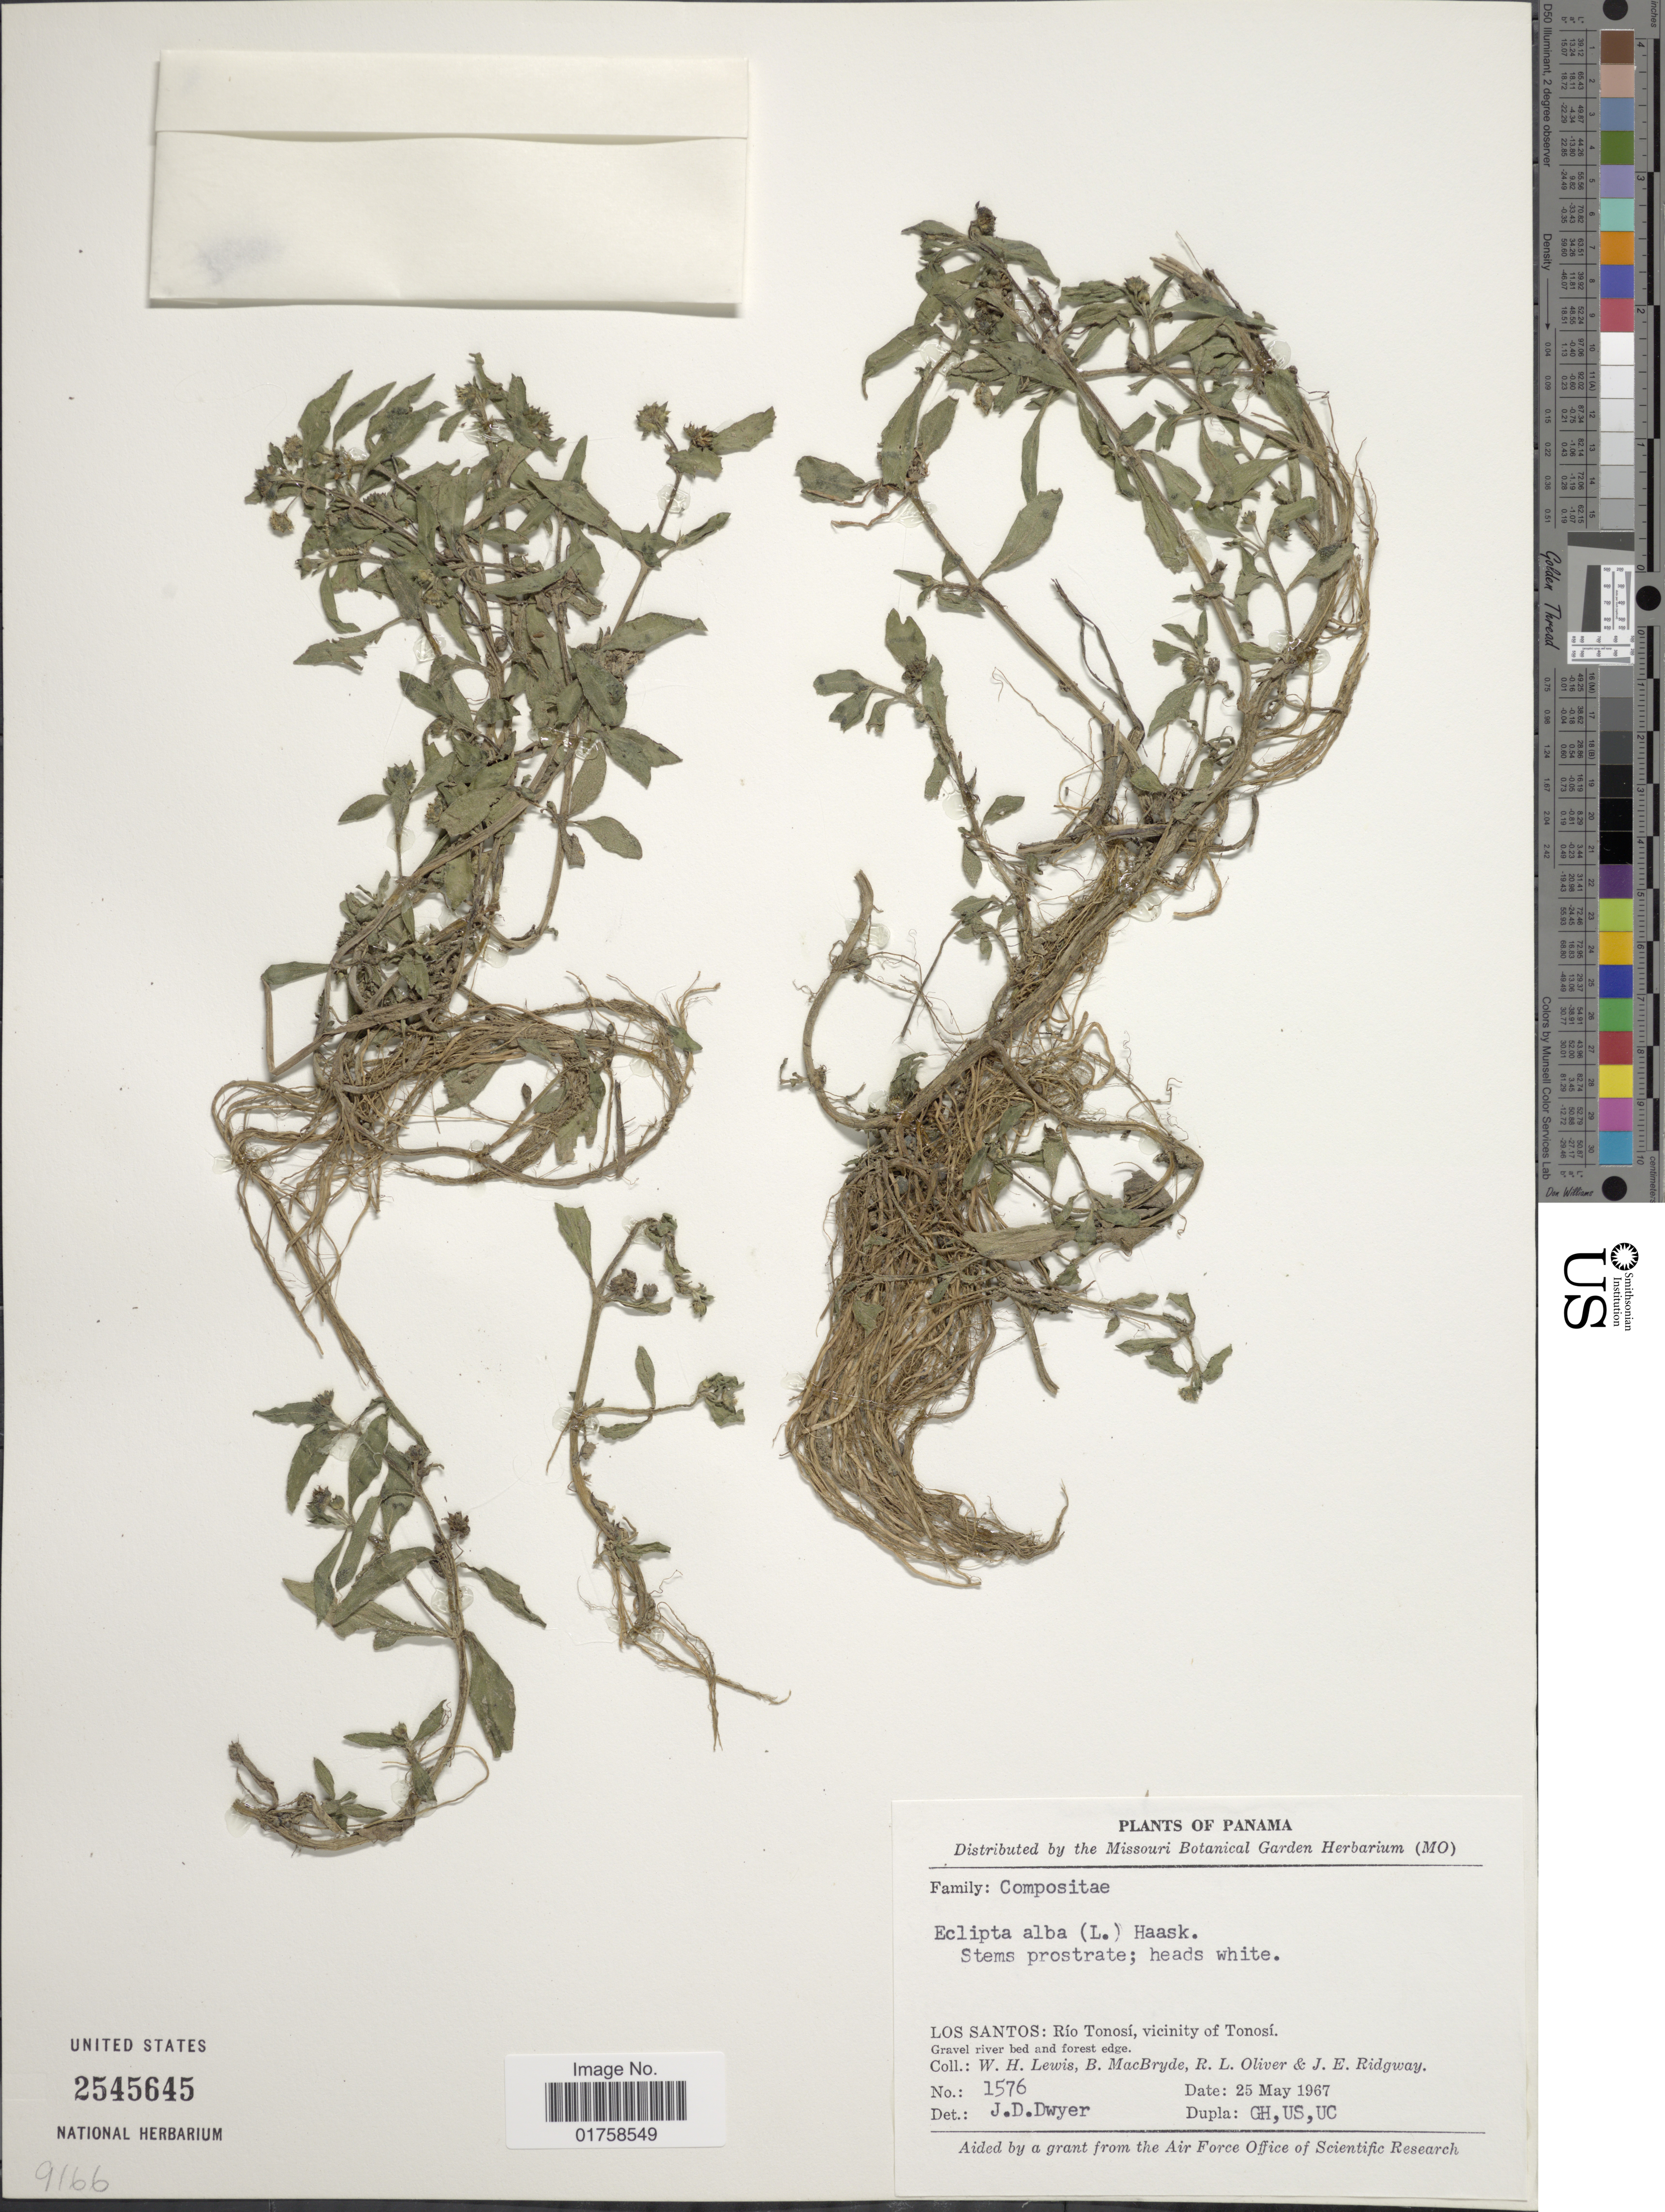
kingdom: Plantae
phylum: Tracheophyta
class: Magnoliopsida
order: Asterales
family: Asteraceae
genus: Eclipta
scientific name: Eclipta alba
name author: (L.) Hassk.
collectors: W. H. Lewis, B. MacBryde, R. Oliver & J. Ridgway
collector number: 1576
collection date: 1967-05-25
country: Panama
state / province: Los Santos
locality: Panama. Los Santos: Rio Tonosi, vicinity of Tonosi. Gravel river bed and forest edge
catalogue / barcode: US 2545645